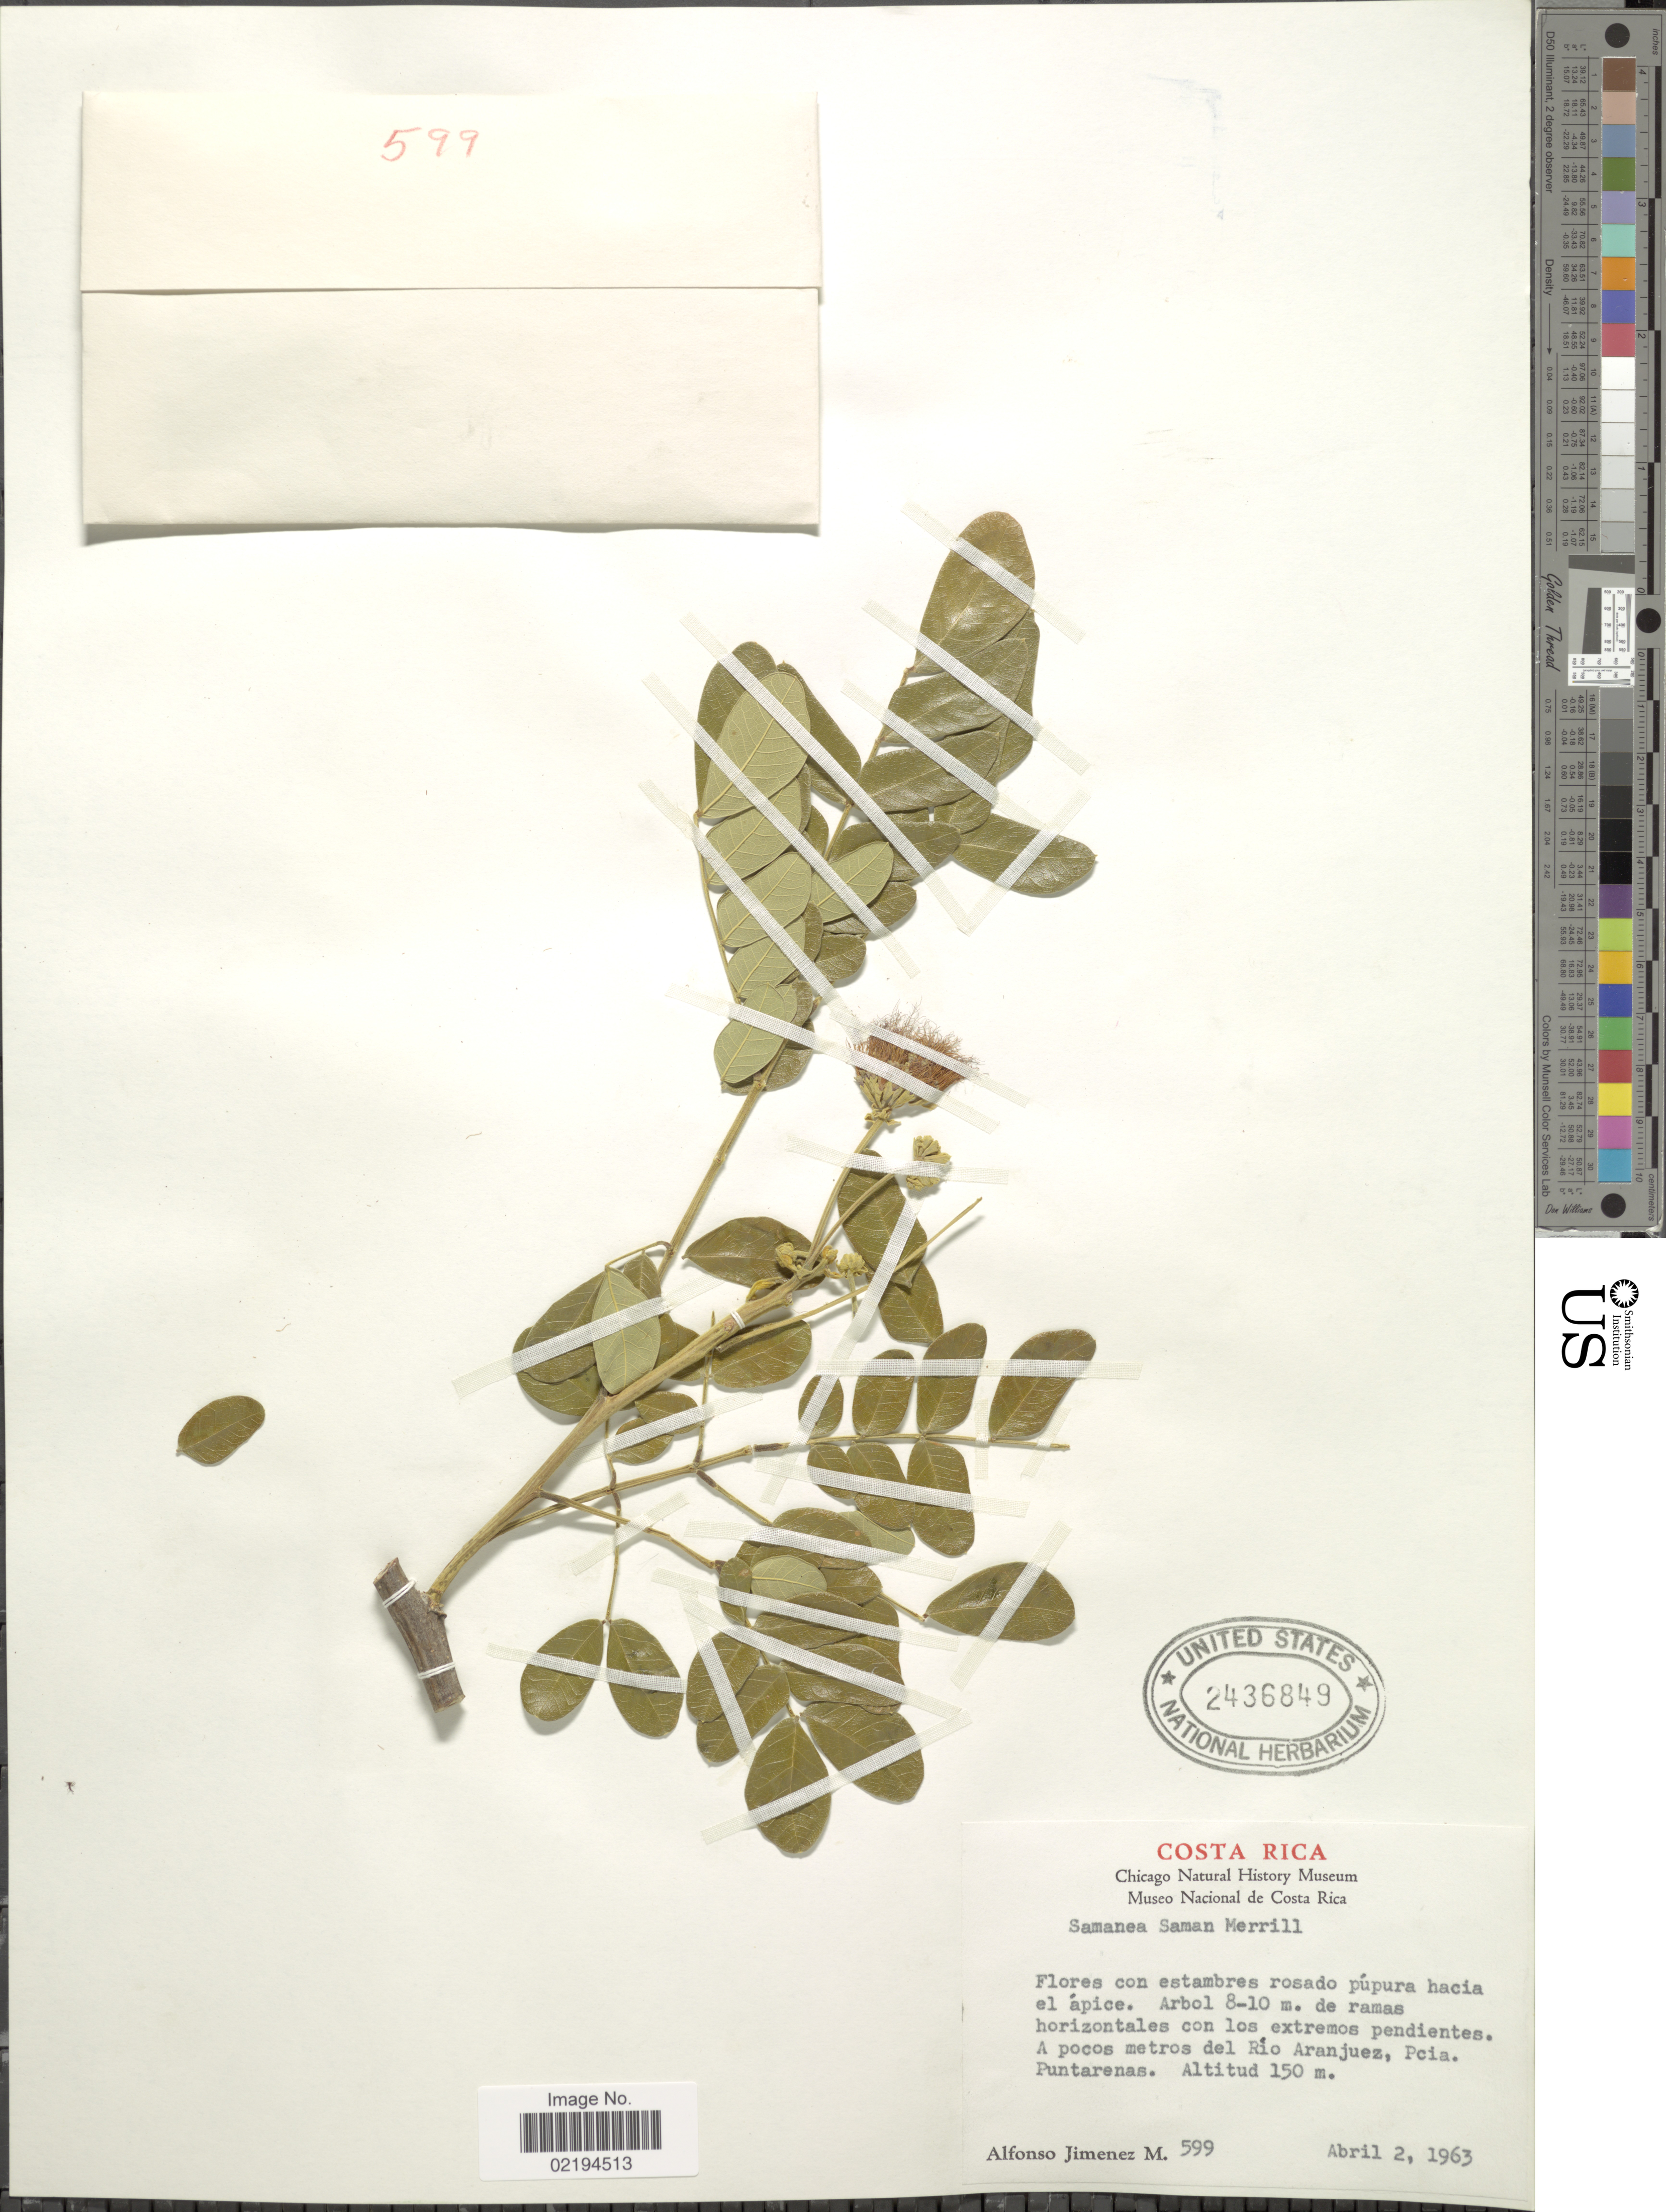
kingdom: Plantae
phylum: Tracheophyta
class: Magnoliopsida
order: Fabales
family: Fabaceae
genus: Samanea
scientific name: Samanea saman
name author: (Jacq.) Merr.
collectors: A. Jimenez M.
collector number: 599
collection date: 1963-04-02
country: Costa Rica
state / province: Puntarenas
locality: A pocos metros del Rio Aranjuez.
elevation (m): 150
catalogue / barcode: US 2436849